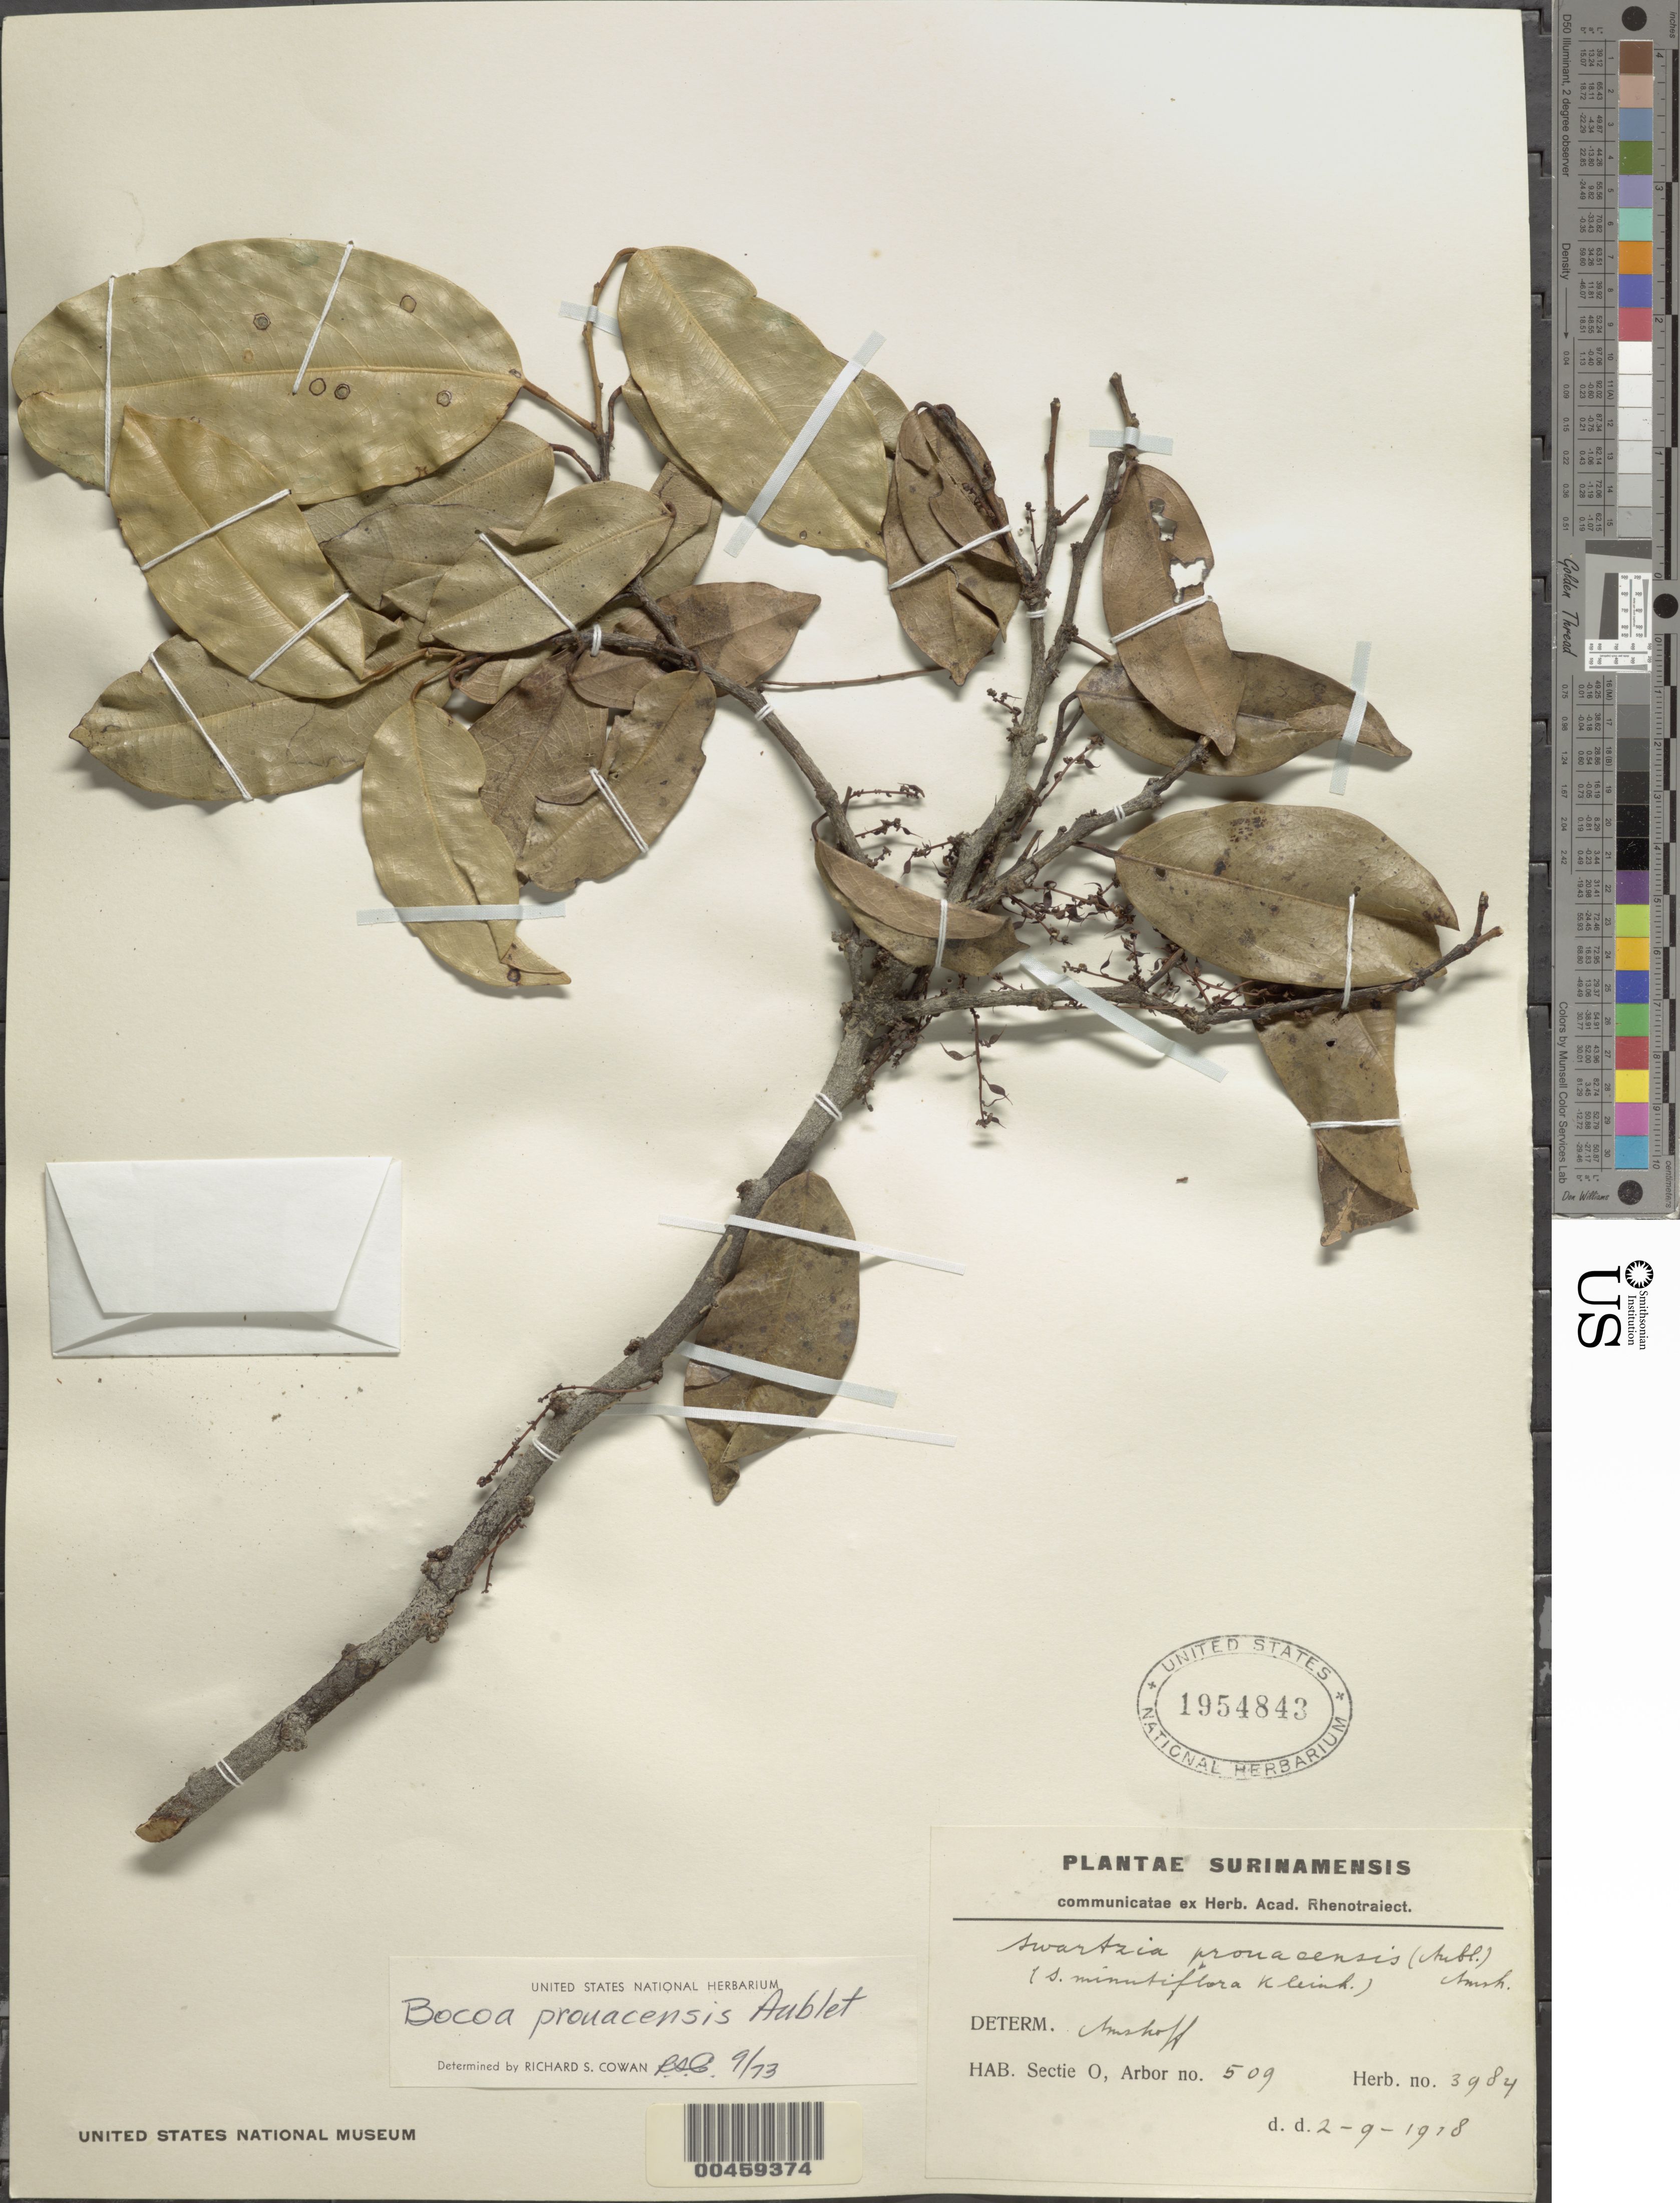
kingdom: Plantae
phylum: Tracheophyta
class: Magnoliopsida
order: Fabales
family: Fabaceae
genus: Bocoa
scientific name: Bocoa prouacensis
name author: Aubl.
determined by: Cowan, R. S.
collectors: ex herb. Acad. Rhenotraiect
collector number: Arbor. No. 509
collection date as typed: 02 Sep 1918 or 09 Feb 1918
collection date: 1918-02-09 or 1918-09-02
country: Suriname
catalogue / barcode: US 1954843